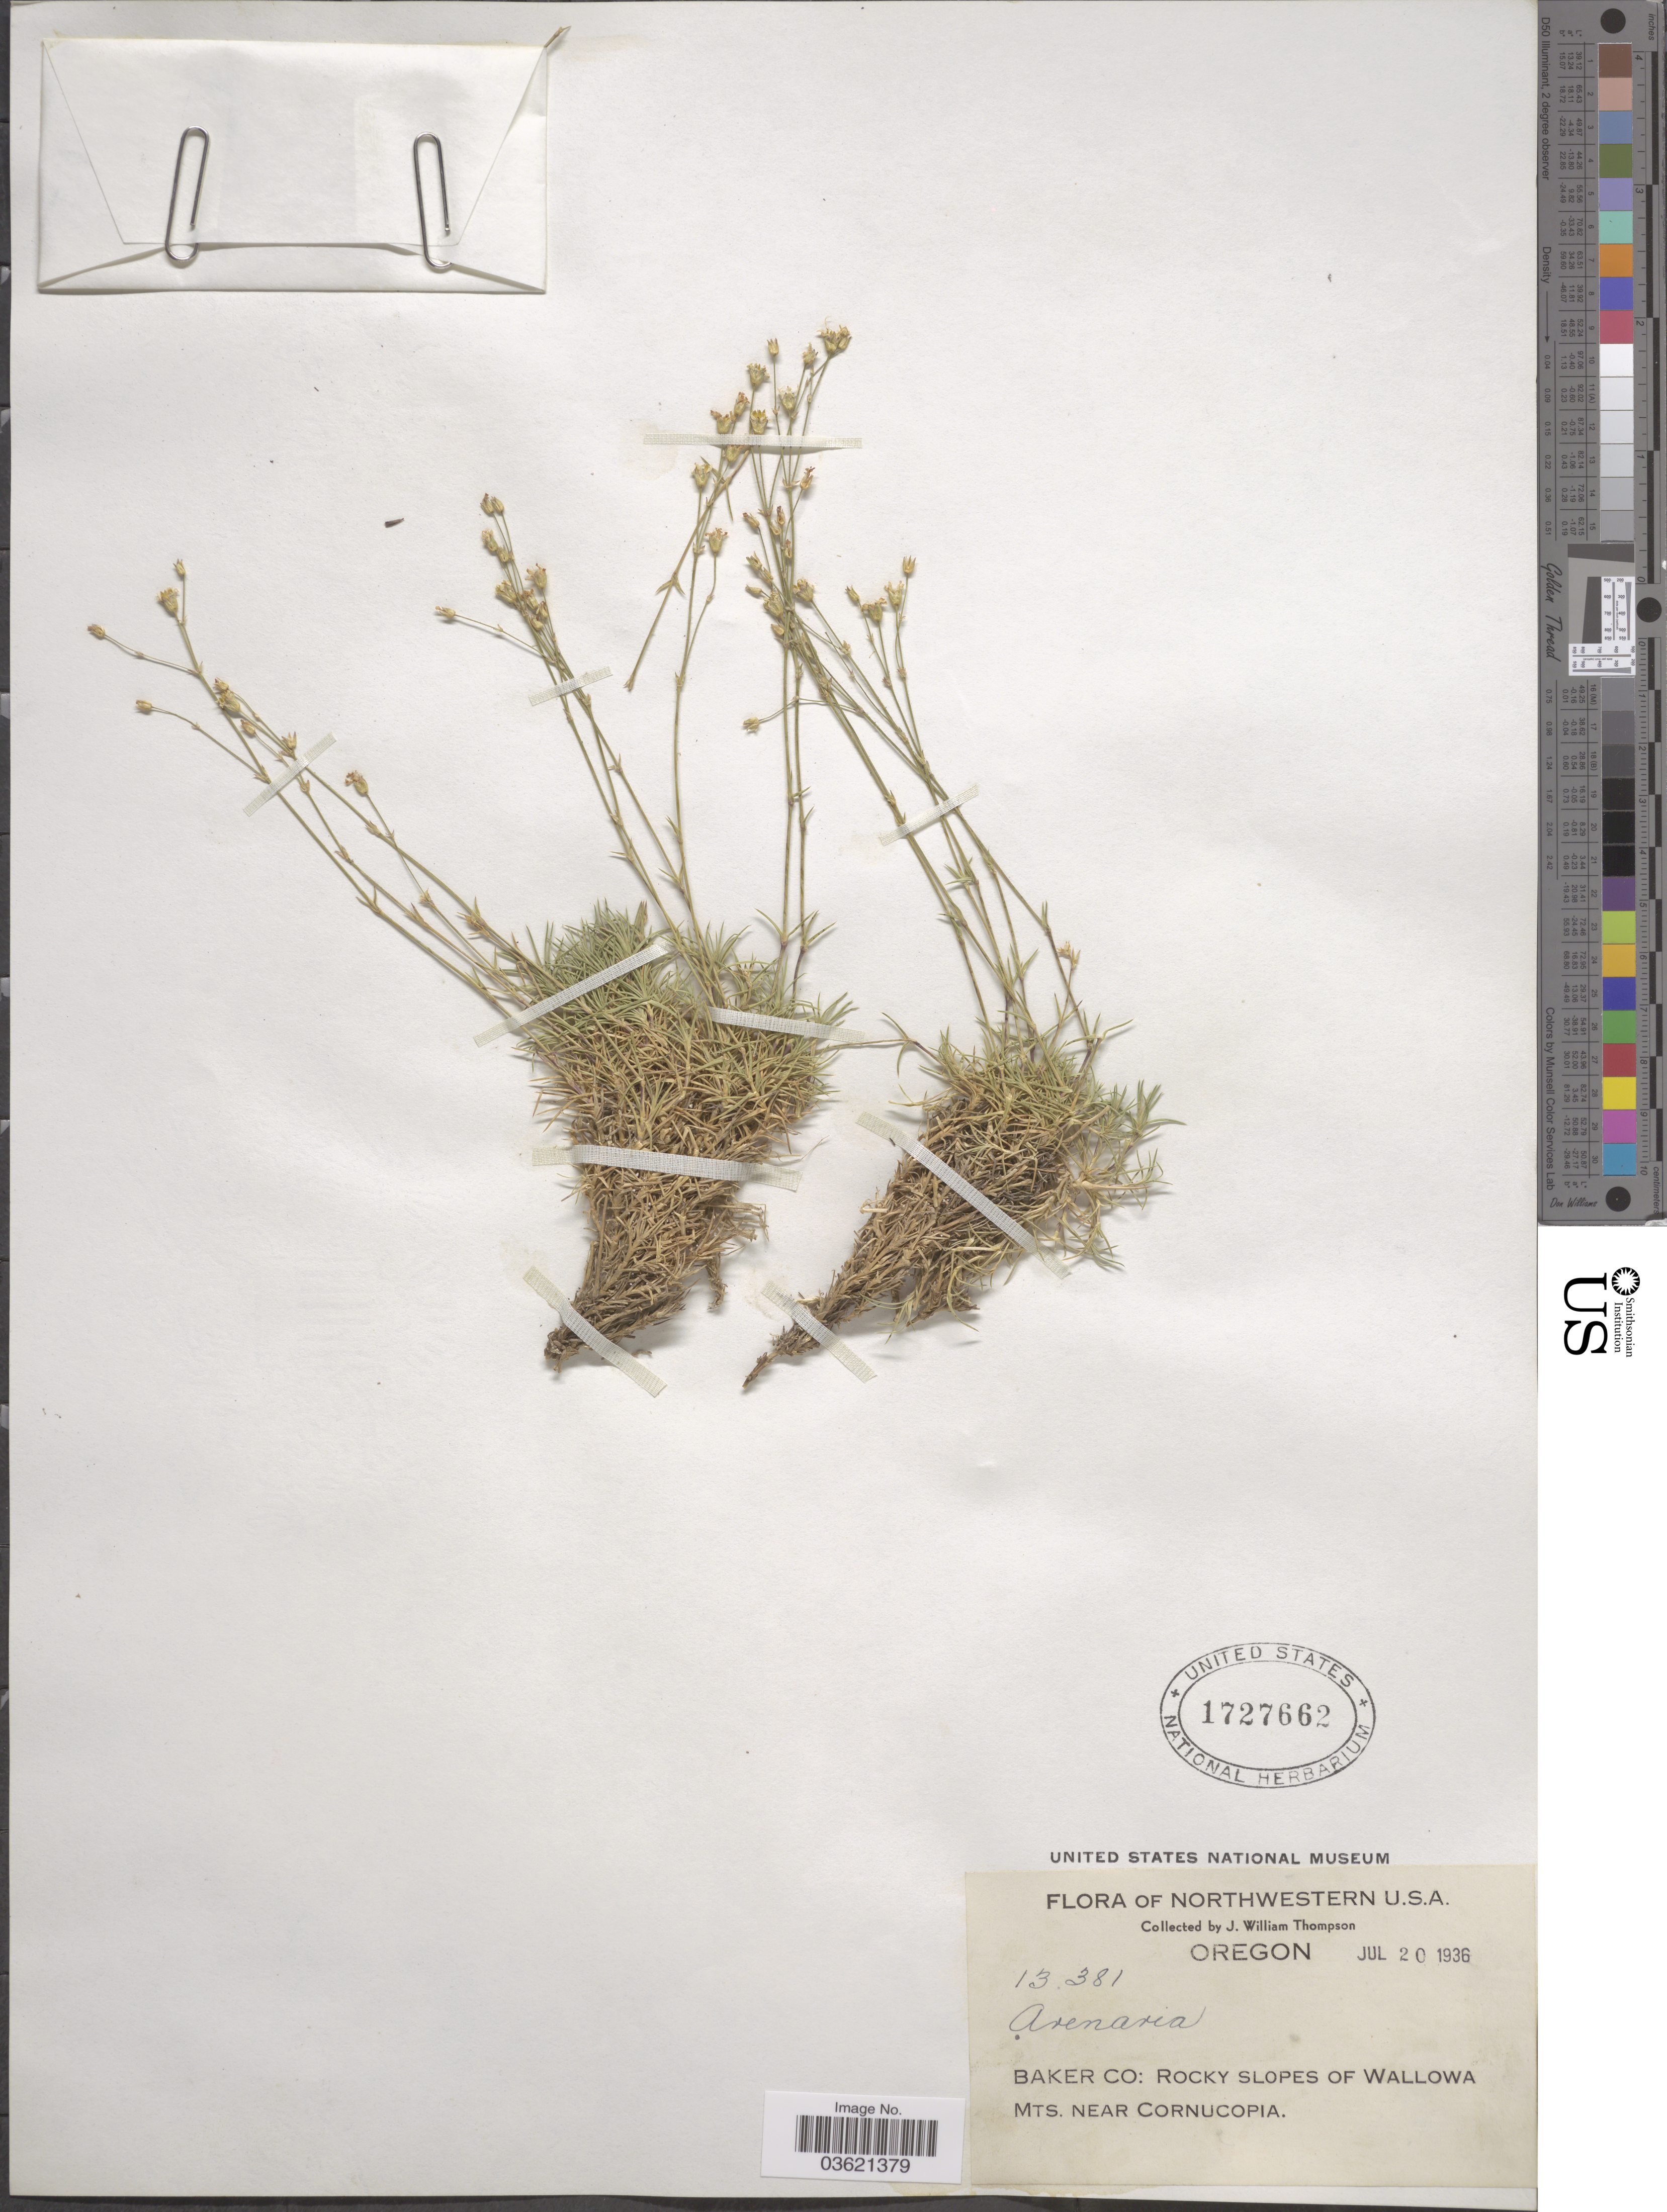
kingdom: Plantae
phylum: Tracheophyta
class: Magnoliopsida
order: Caryophyllales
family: Caryophyllaceae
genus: Arenaria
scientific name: Arenaria sp.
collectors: J. W. Thompson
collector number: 13381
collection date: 1936-07-20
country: United States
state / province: Oregon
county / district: Baker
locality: Northwestern U.S.A. Baker Co: Rocky slopes of Wallowa Mts. near Cornucopia.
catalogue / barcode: US 1727662